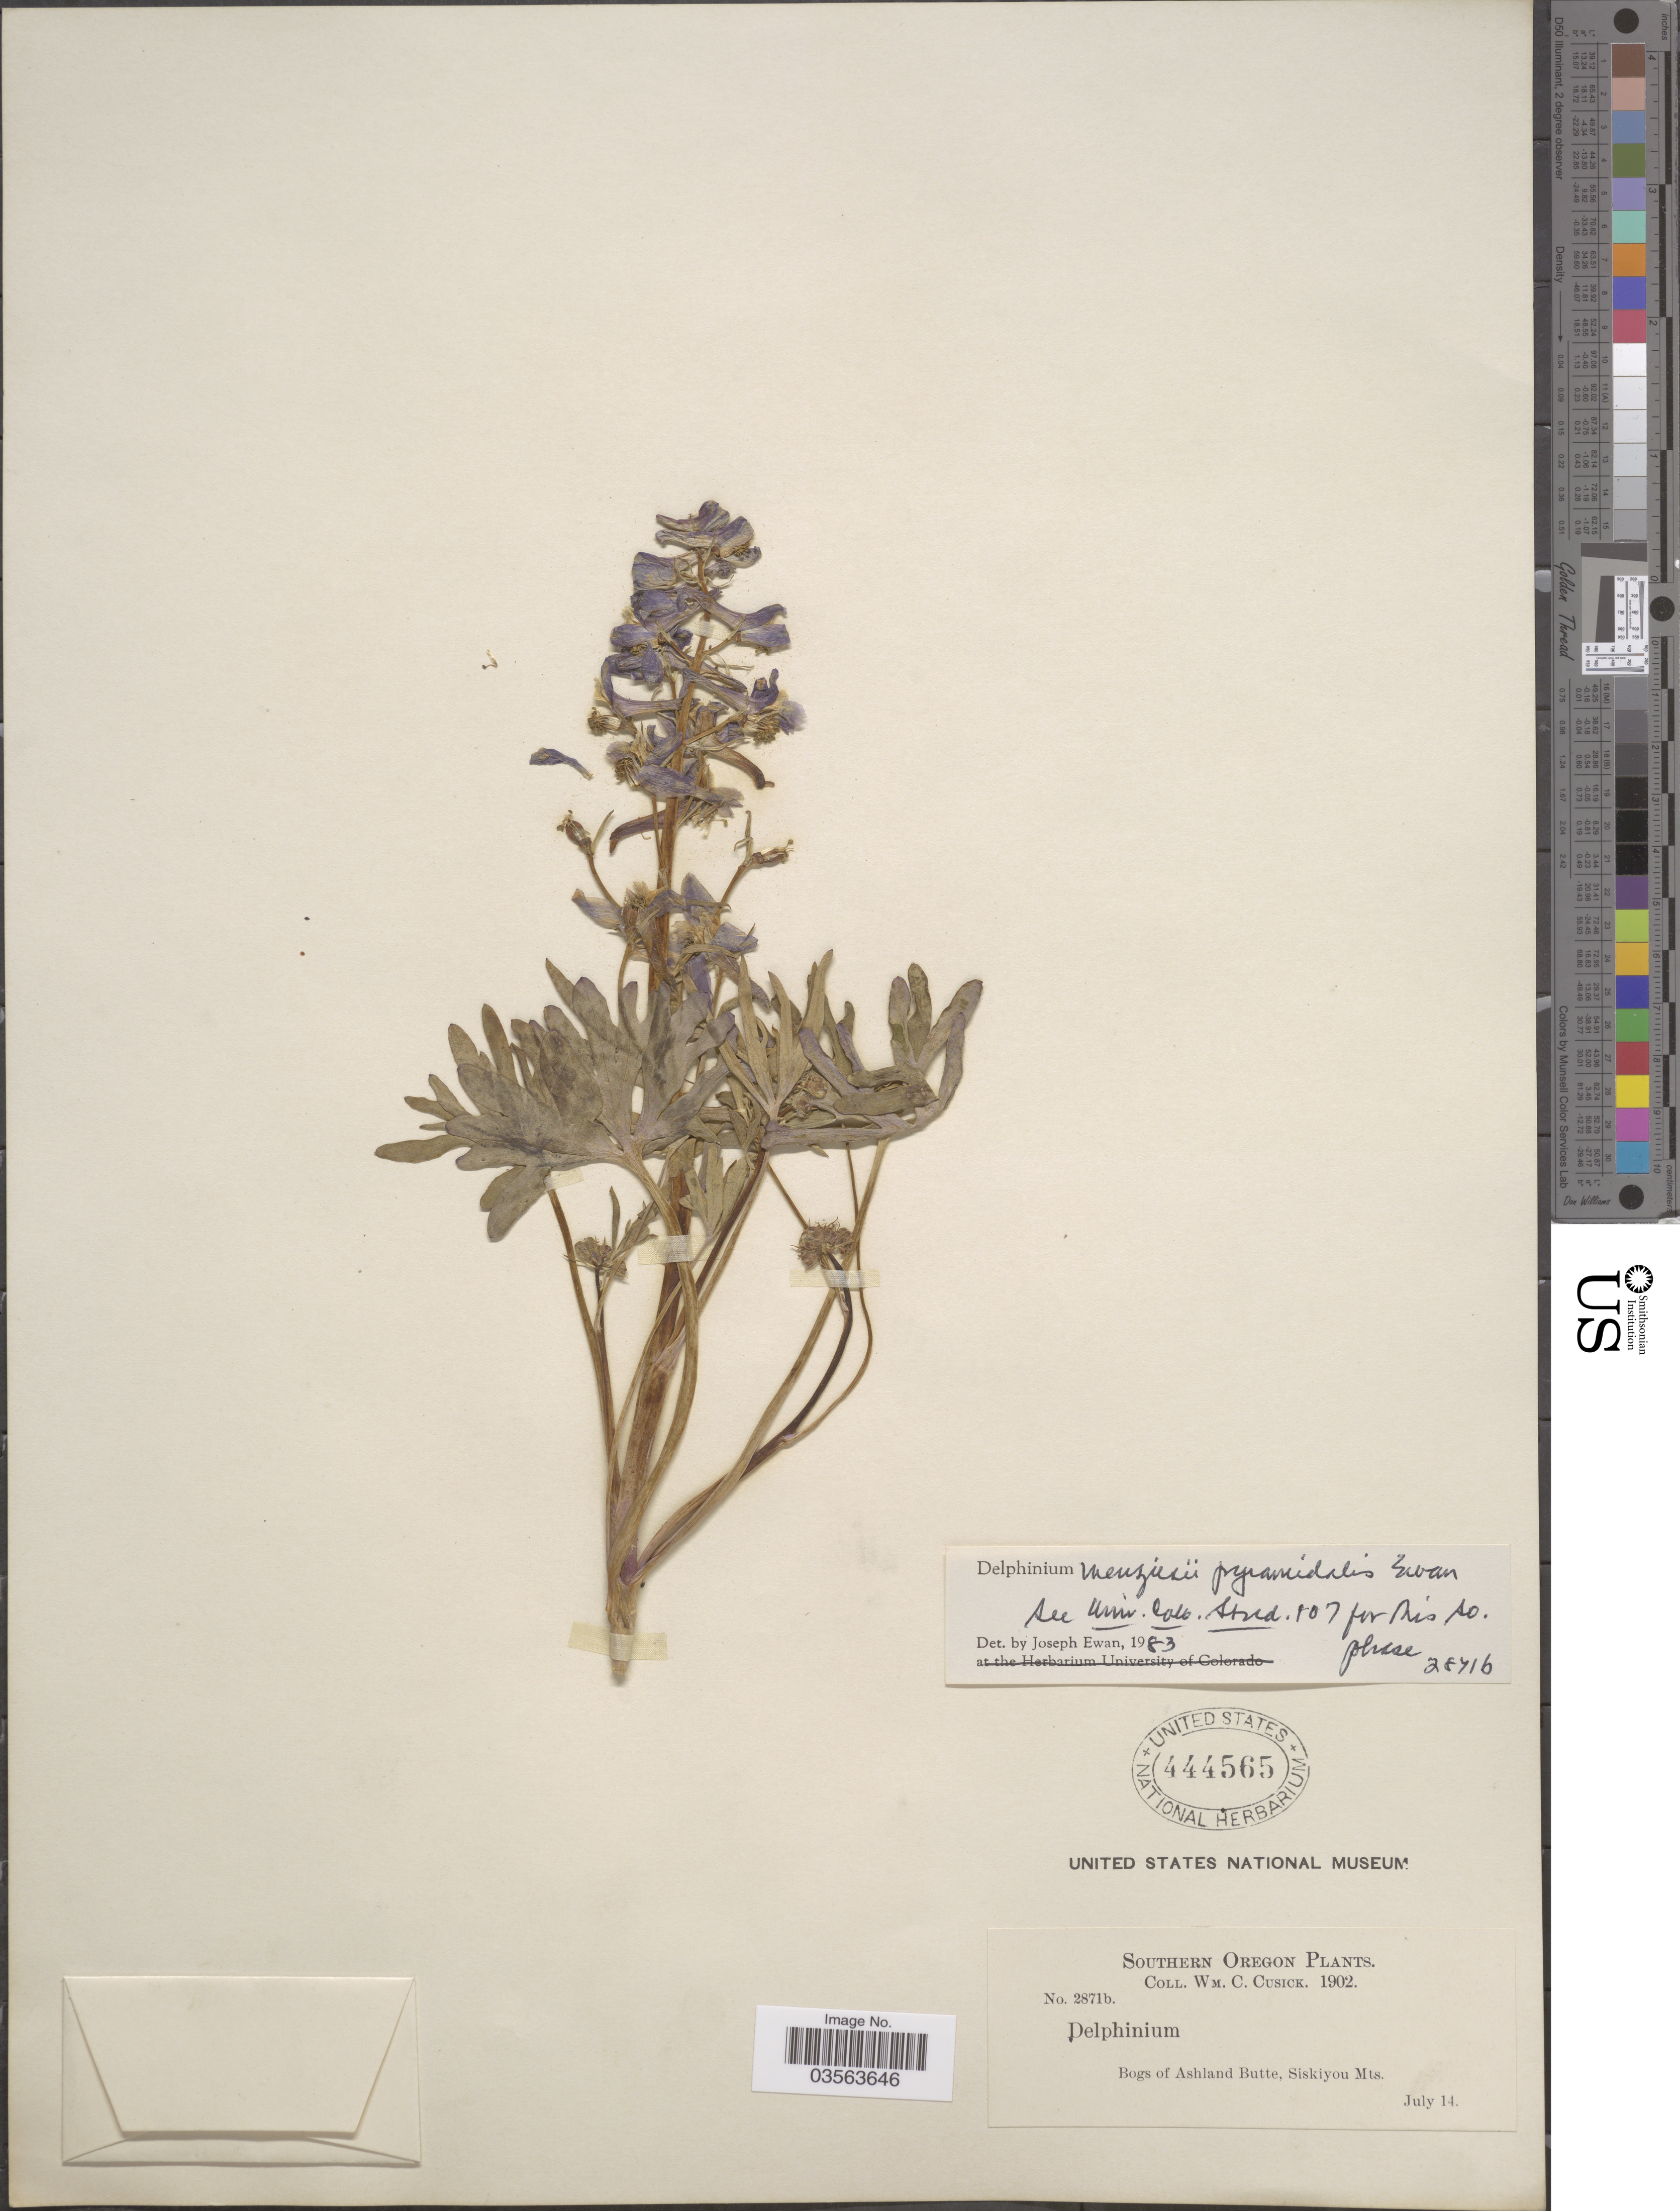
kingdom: Plantae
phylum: Tracheophyta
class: Magnoliopsida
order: Ranunculales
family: Ranunculaceae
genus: Delphinium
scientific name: Delphinium menziesii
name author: DC.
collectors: W. C. Cusick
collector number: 2871b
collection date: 1902-07-14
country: United States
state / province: Oregon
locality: Southern Oregon. Bogs of Ashland Butte, Siskiyou Mts.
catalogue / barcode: US 444565